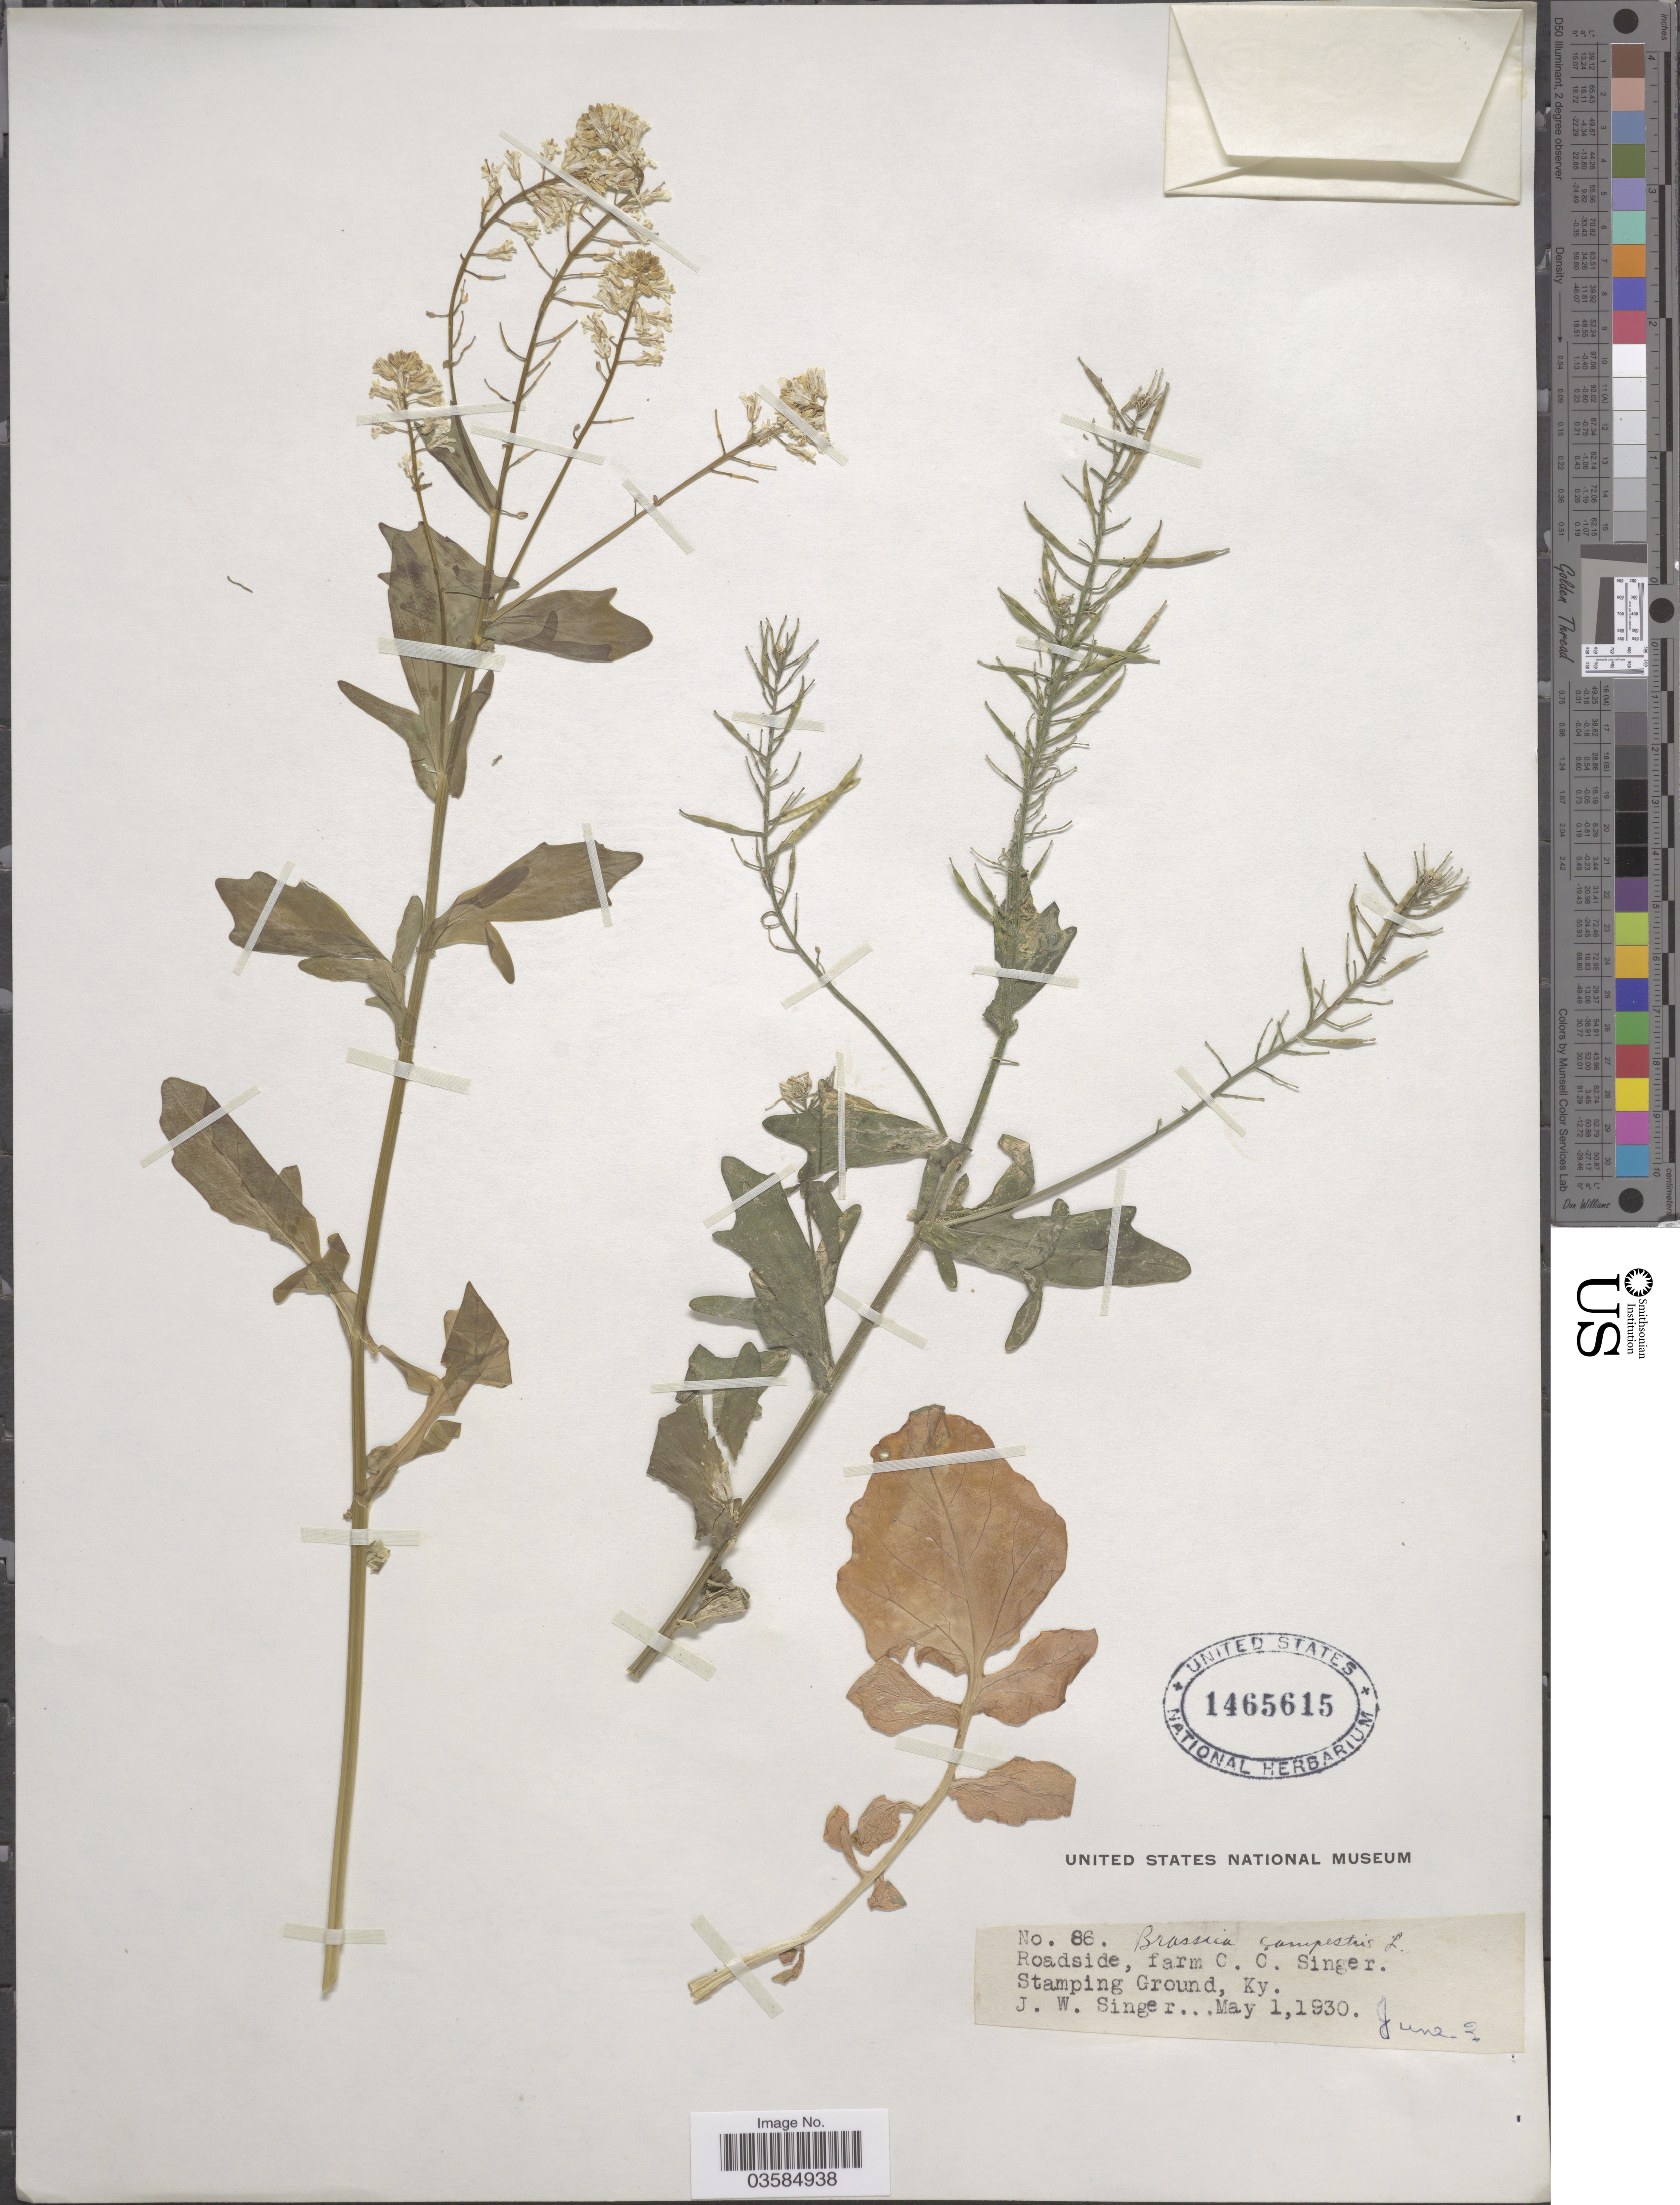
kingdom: Plantae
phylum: Tracheophyta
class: Magnoliopsida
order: Brassicales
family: Brassicaceae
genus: Brassica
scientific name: Brassica campestris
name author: L.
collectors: J. EW. Singer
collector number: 86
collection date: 1930-05-01/1930-06-03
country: United States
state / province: Kentucky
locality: Roadside, farm C. C. Singer. Stamping Ground.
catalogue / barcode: US 1465615